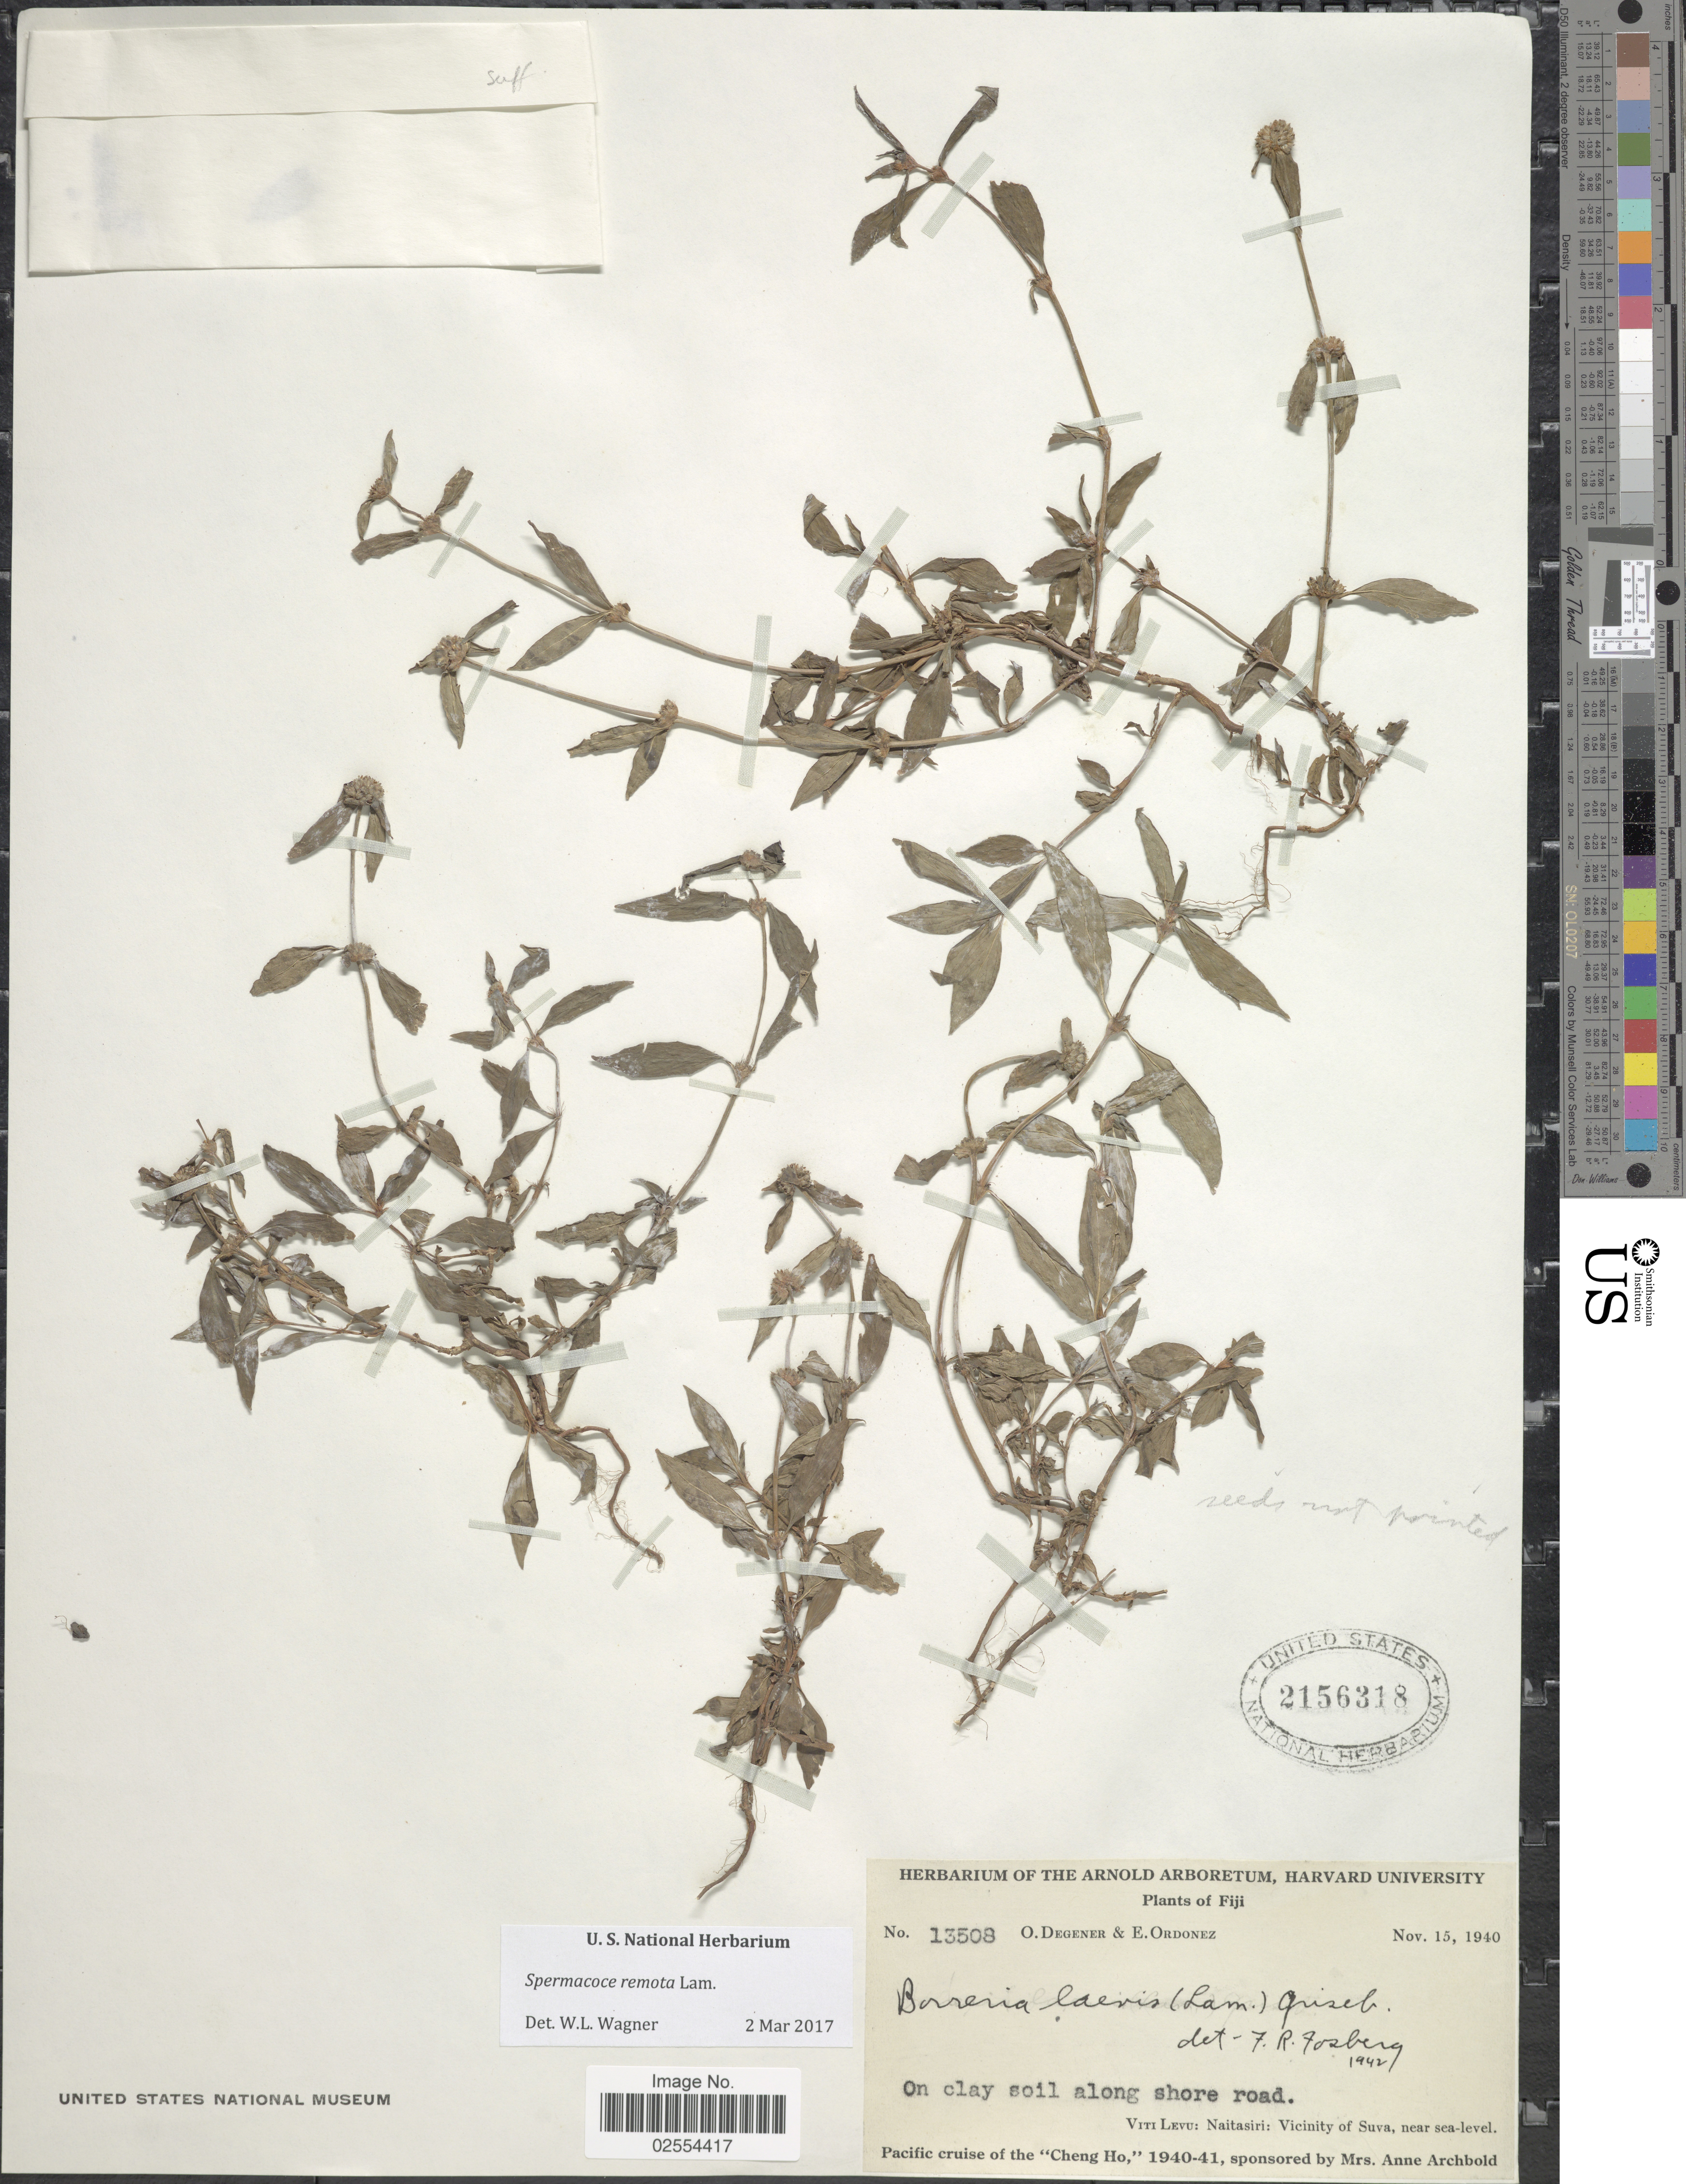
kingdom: Plantae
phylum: Tracheophyta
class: Magnoliopsida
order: Gentianales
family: Rubiaceae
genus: Spermacoce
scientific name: Spermacoce remota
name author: Lam.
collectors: O. Degener & E. Ordonez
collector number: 13508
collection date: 1940-11-15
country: Fiji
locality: On clay soil along shore road, Viti Levu: Naitasiri: Vicinity of Suva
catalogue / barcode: US 2156318